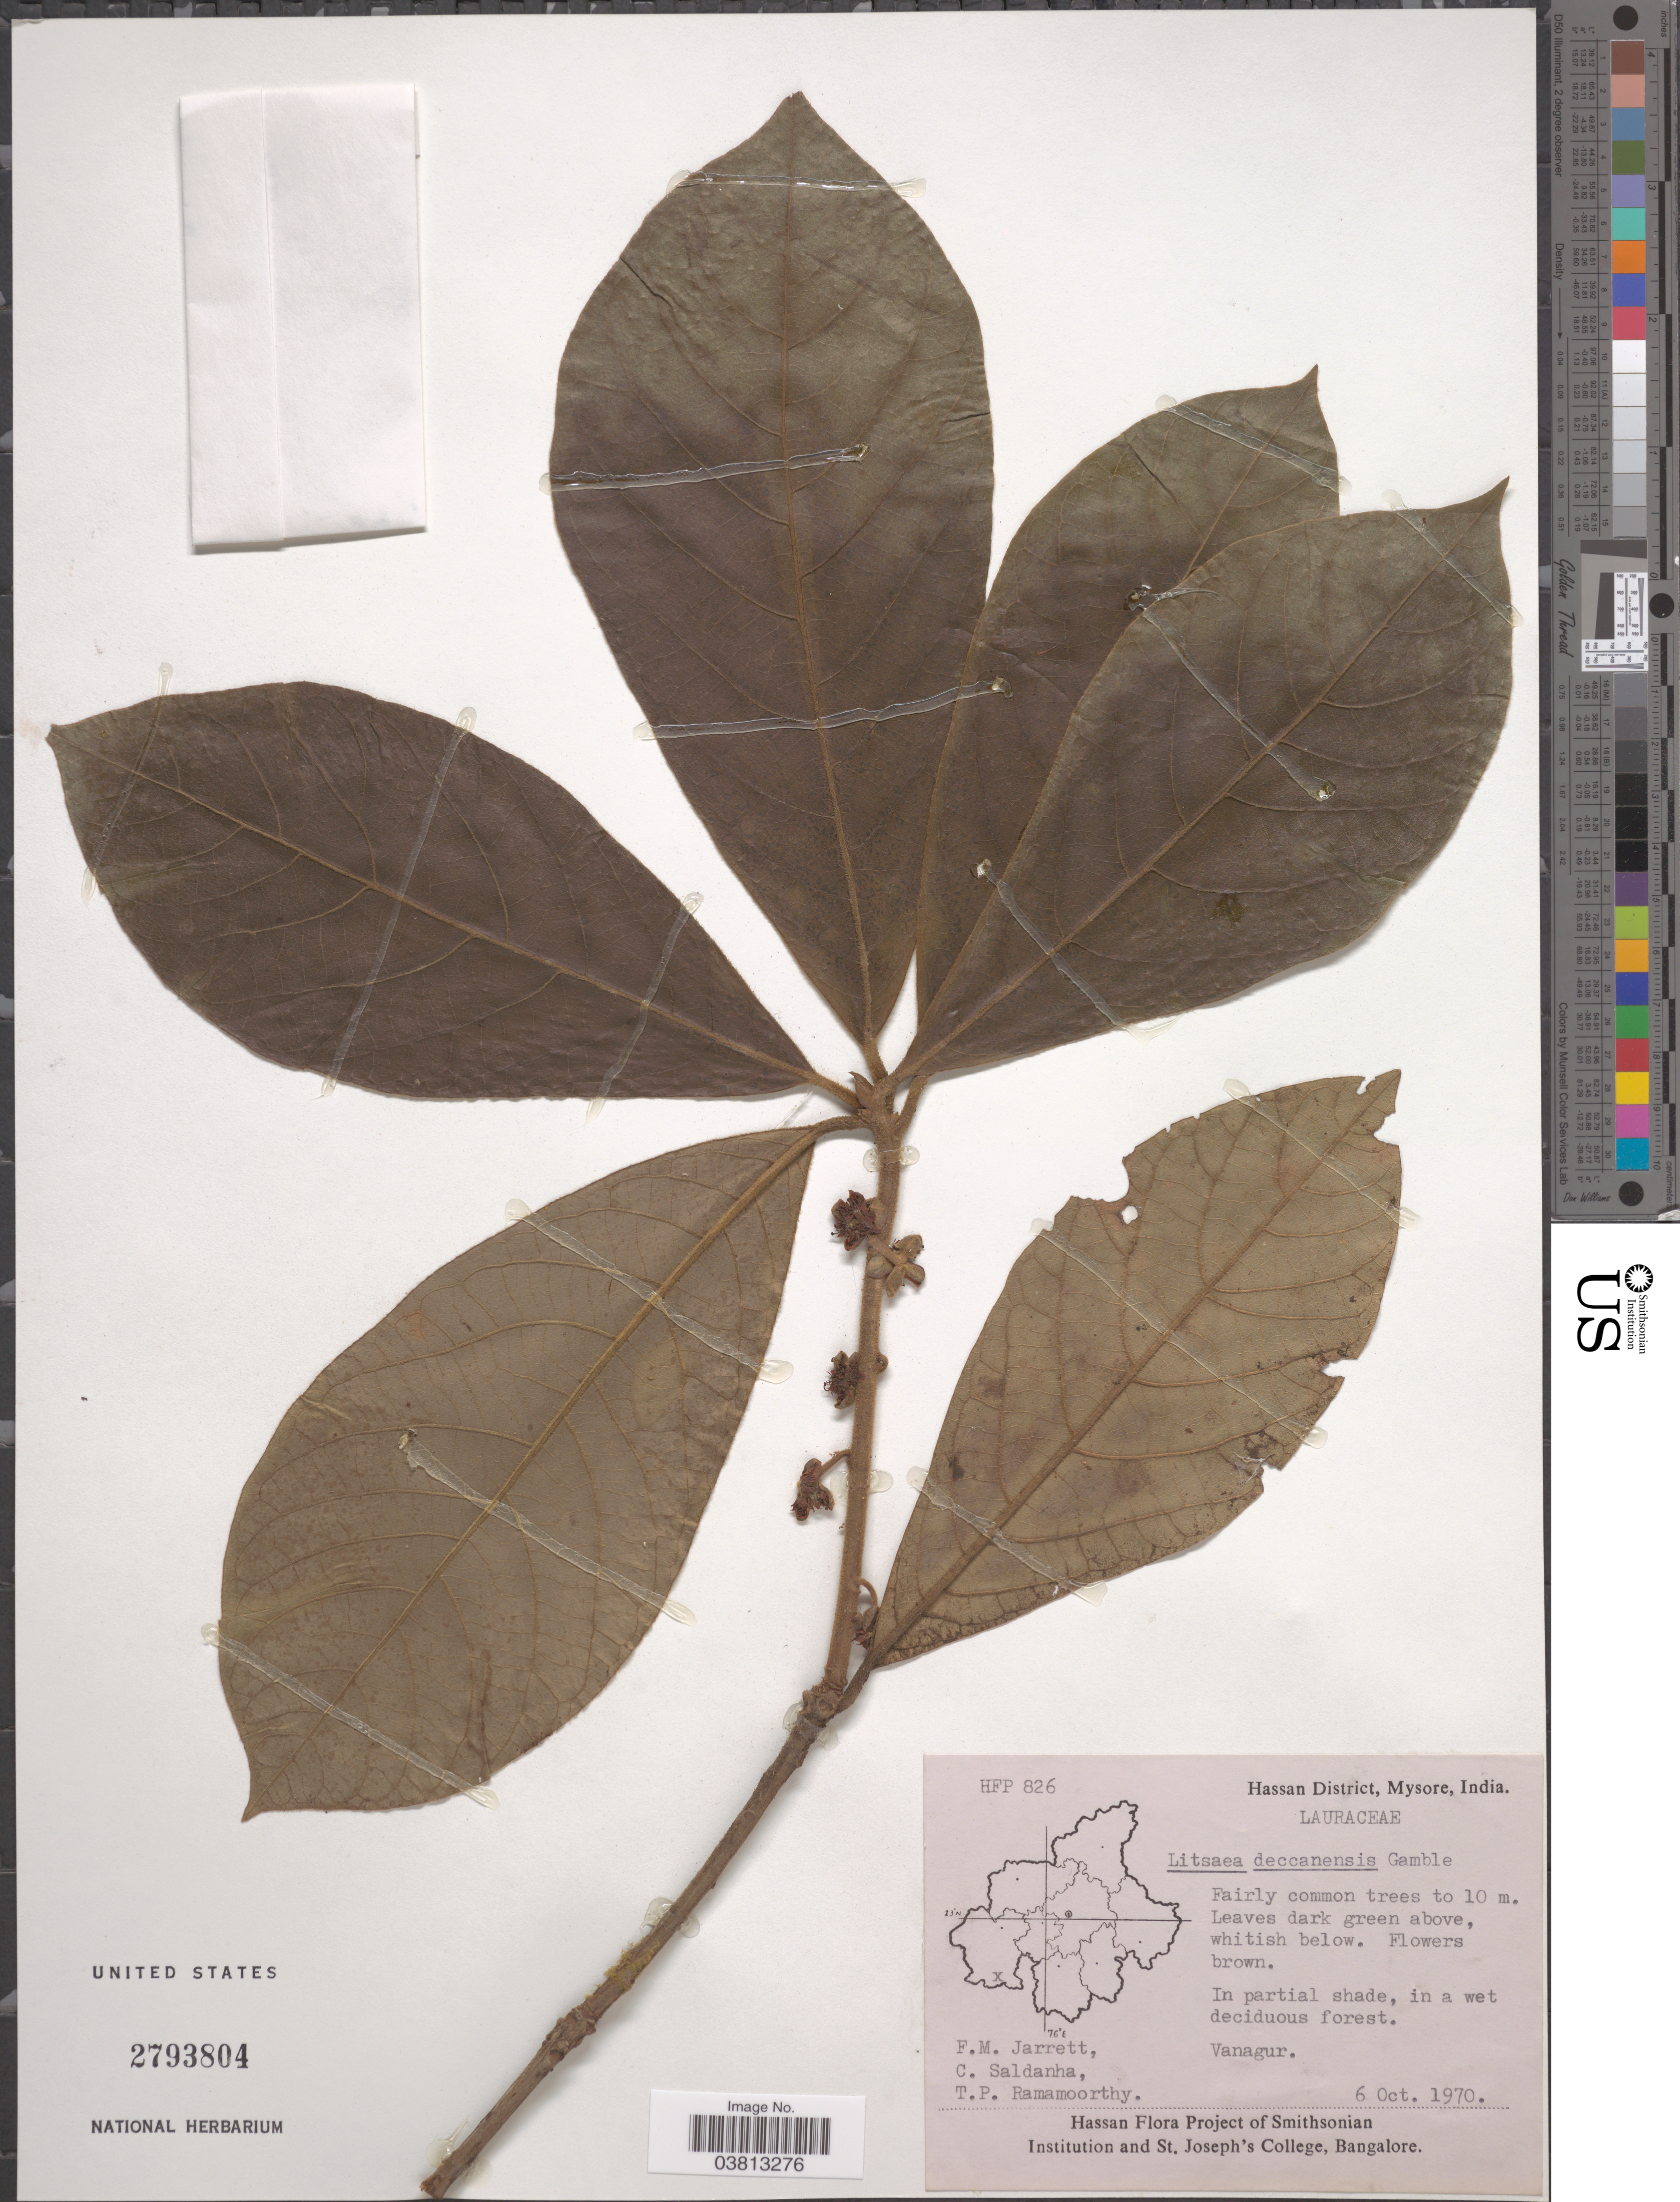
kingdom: Plantae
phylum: Tracheophyta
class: Magnoliopsida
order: Laurales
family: Lauraceae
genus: Litsea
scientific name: Litsea deccanensis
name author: Gamble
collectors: F. M. Jarrett, C. Saldanha & T. P. Ramamoorthy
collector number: HFP 826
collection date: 1970-10-06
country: India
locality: Hassan District, Mysore. Vanagur.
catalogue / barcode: US 2793804